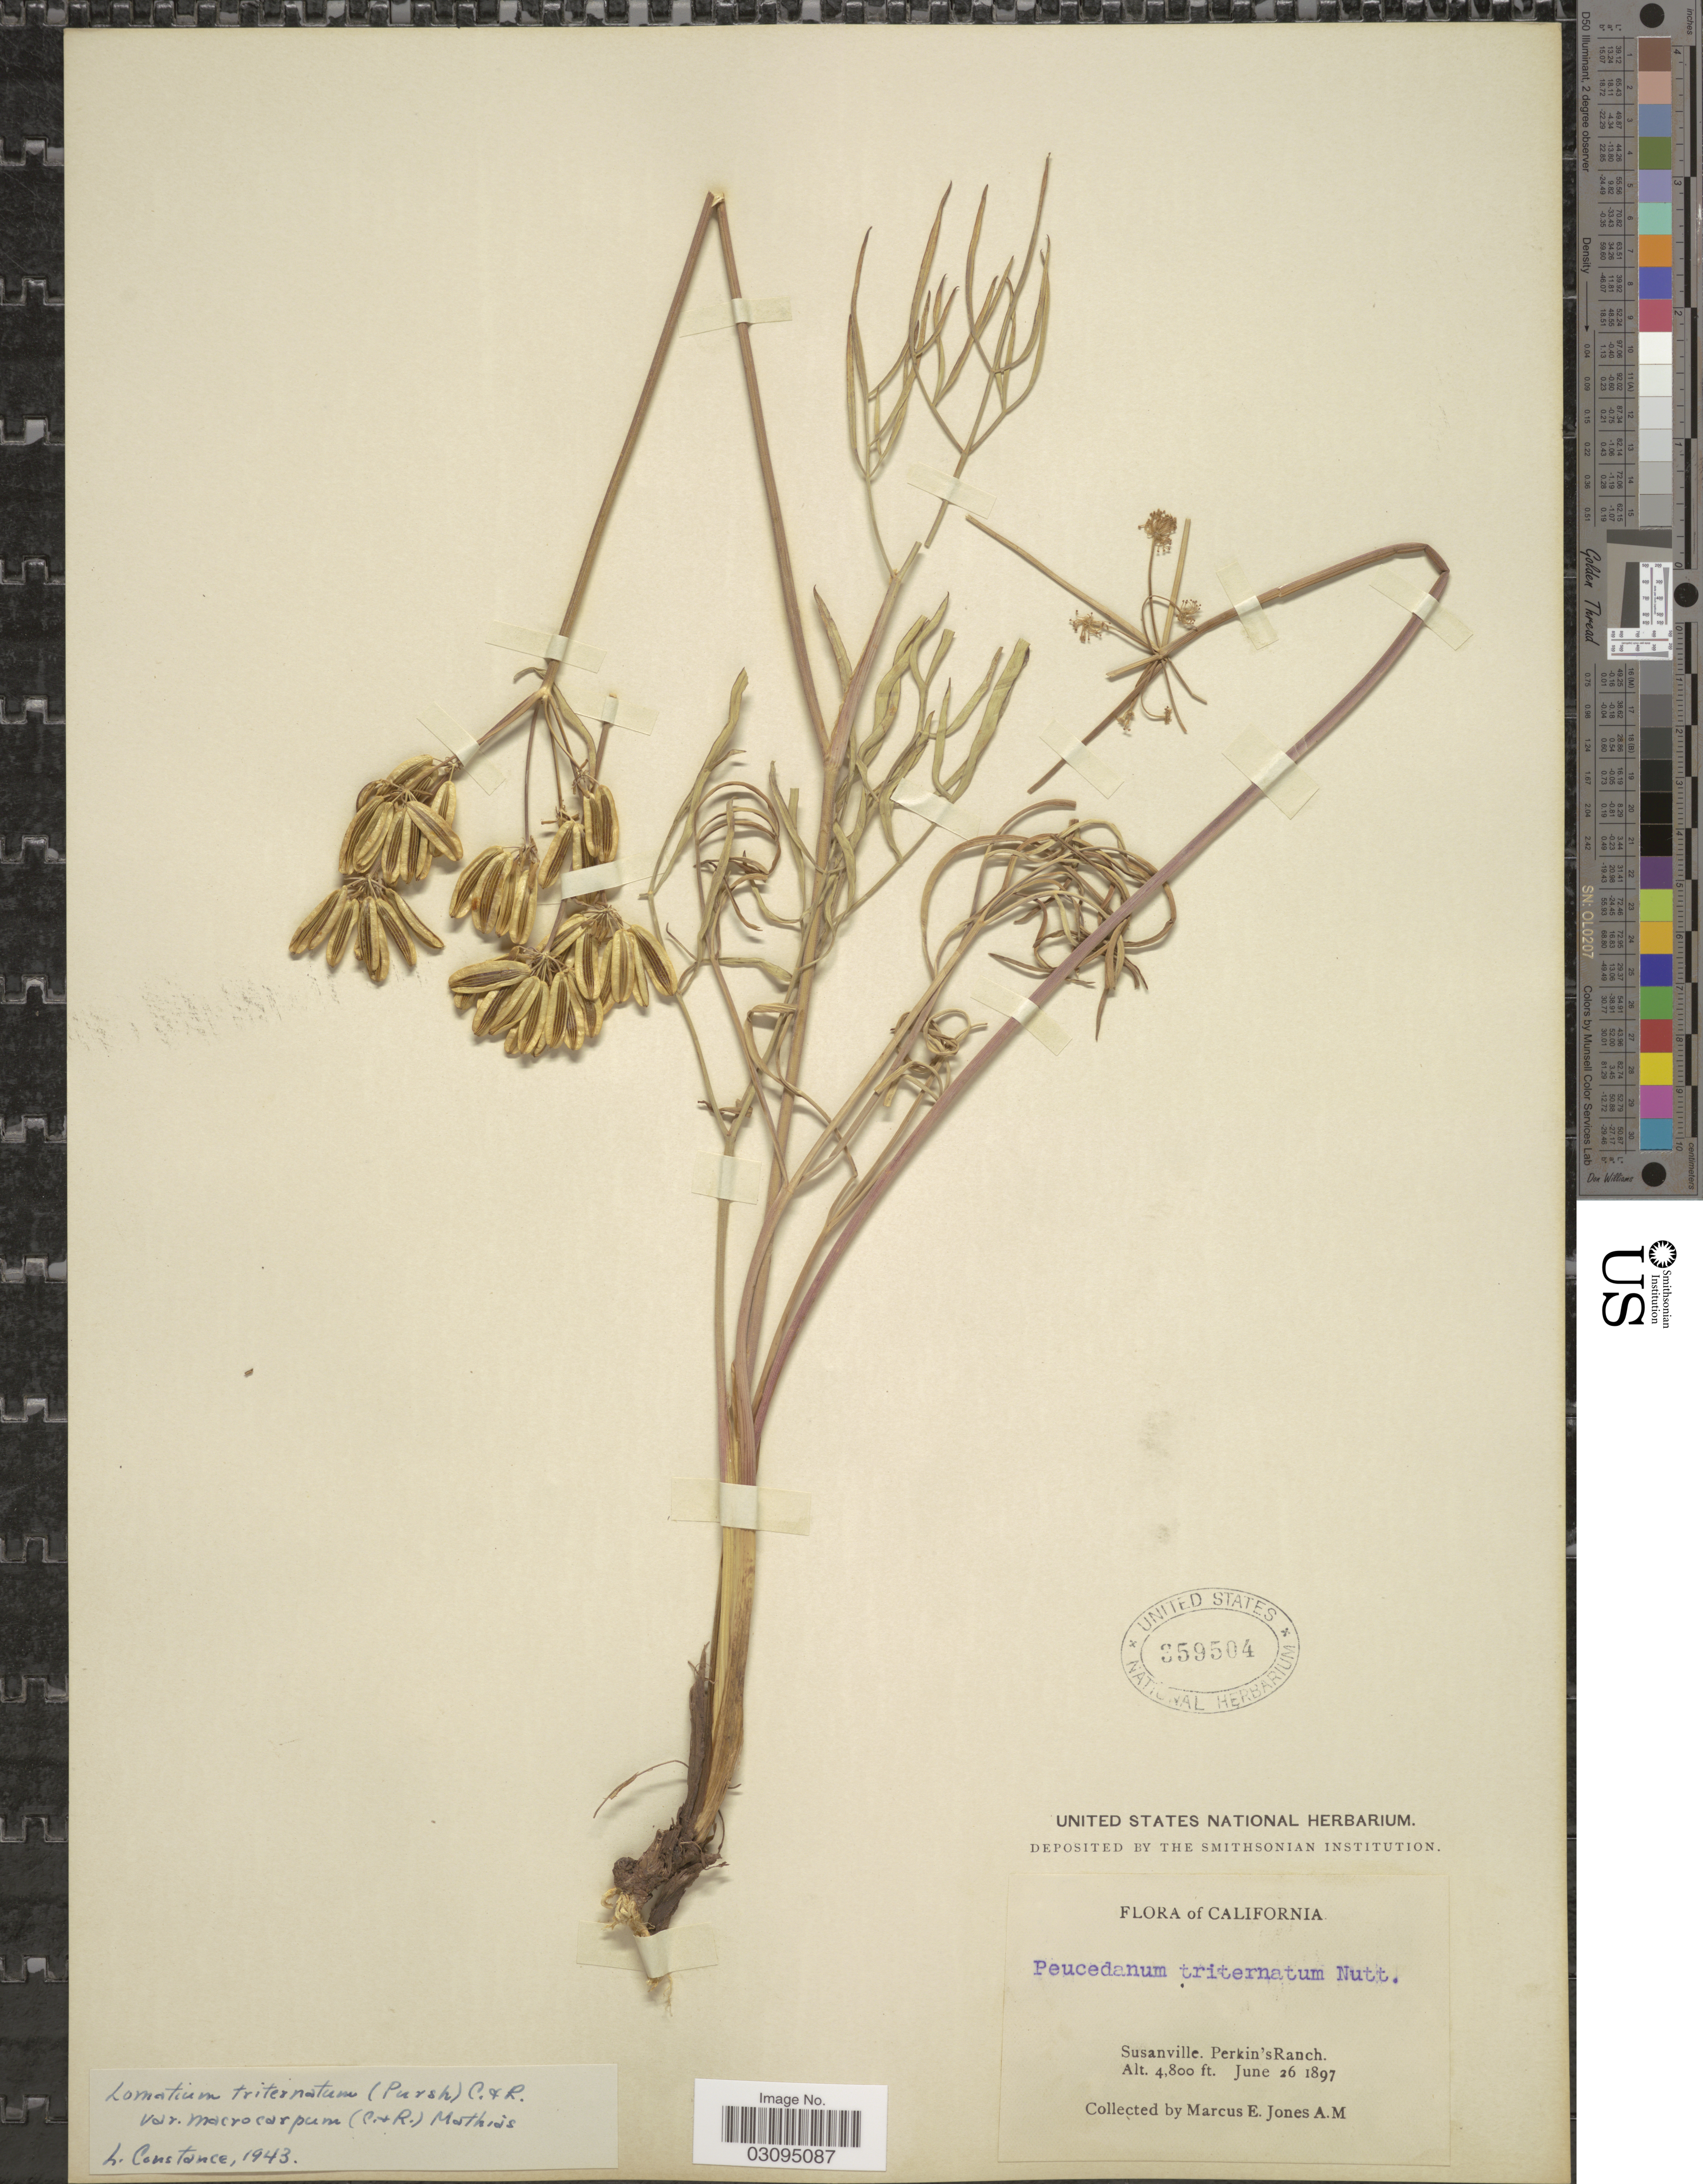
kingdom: Plantae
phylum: Tracheophyta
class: Magnoliopsida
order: Apiales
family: Apiaceae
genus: Lomatium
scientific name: Lomatium triternatum var. macrocarpum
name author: (J.M. Coult. & Rose) Mathias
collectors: M. E. Jones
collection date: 1897-06-26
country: United States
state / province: California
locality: Susanville. Perkin's Ranch.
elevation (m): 1463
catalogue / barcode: US 359504